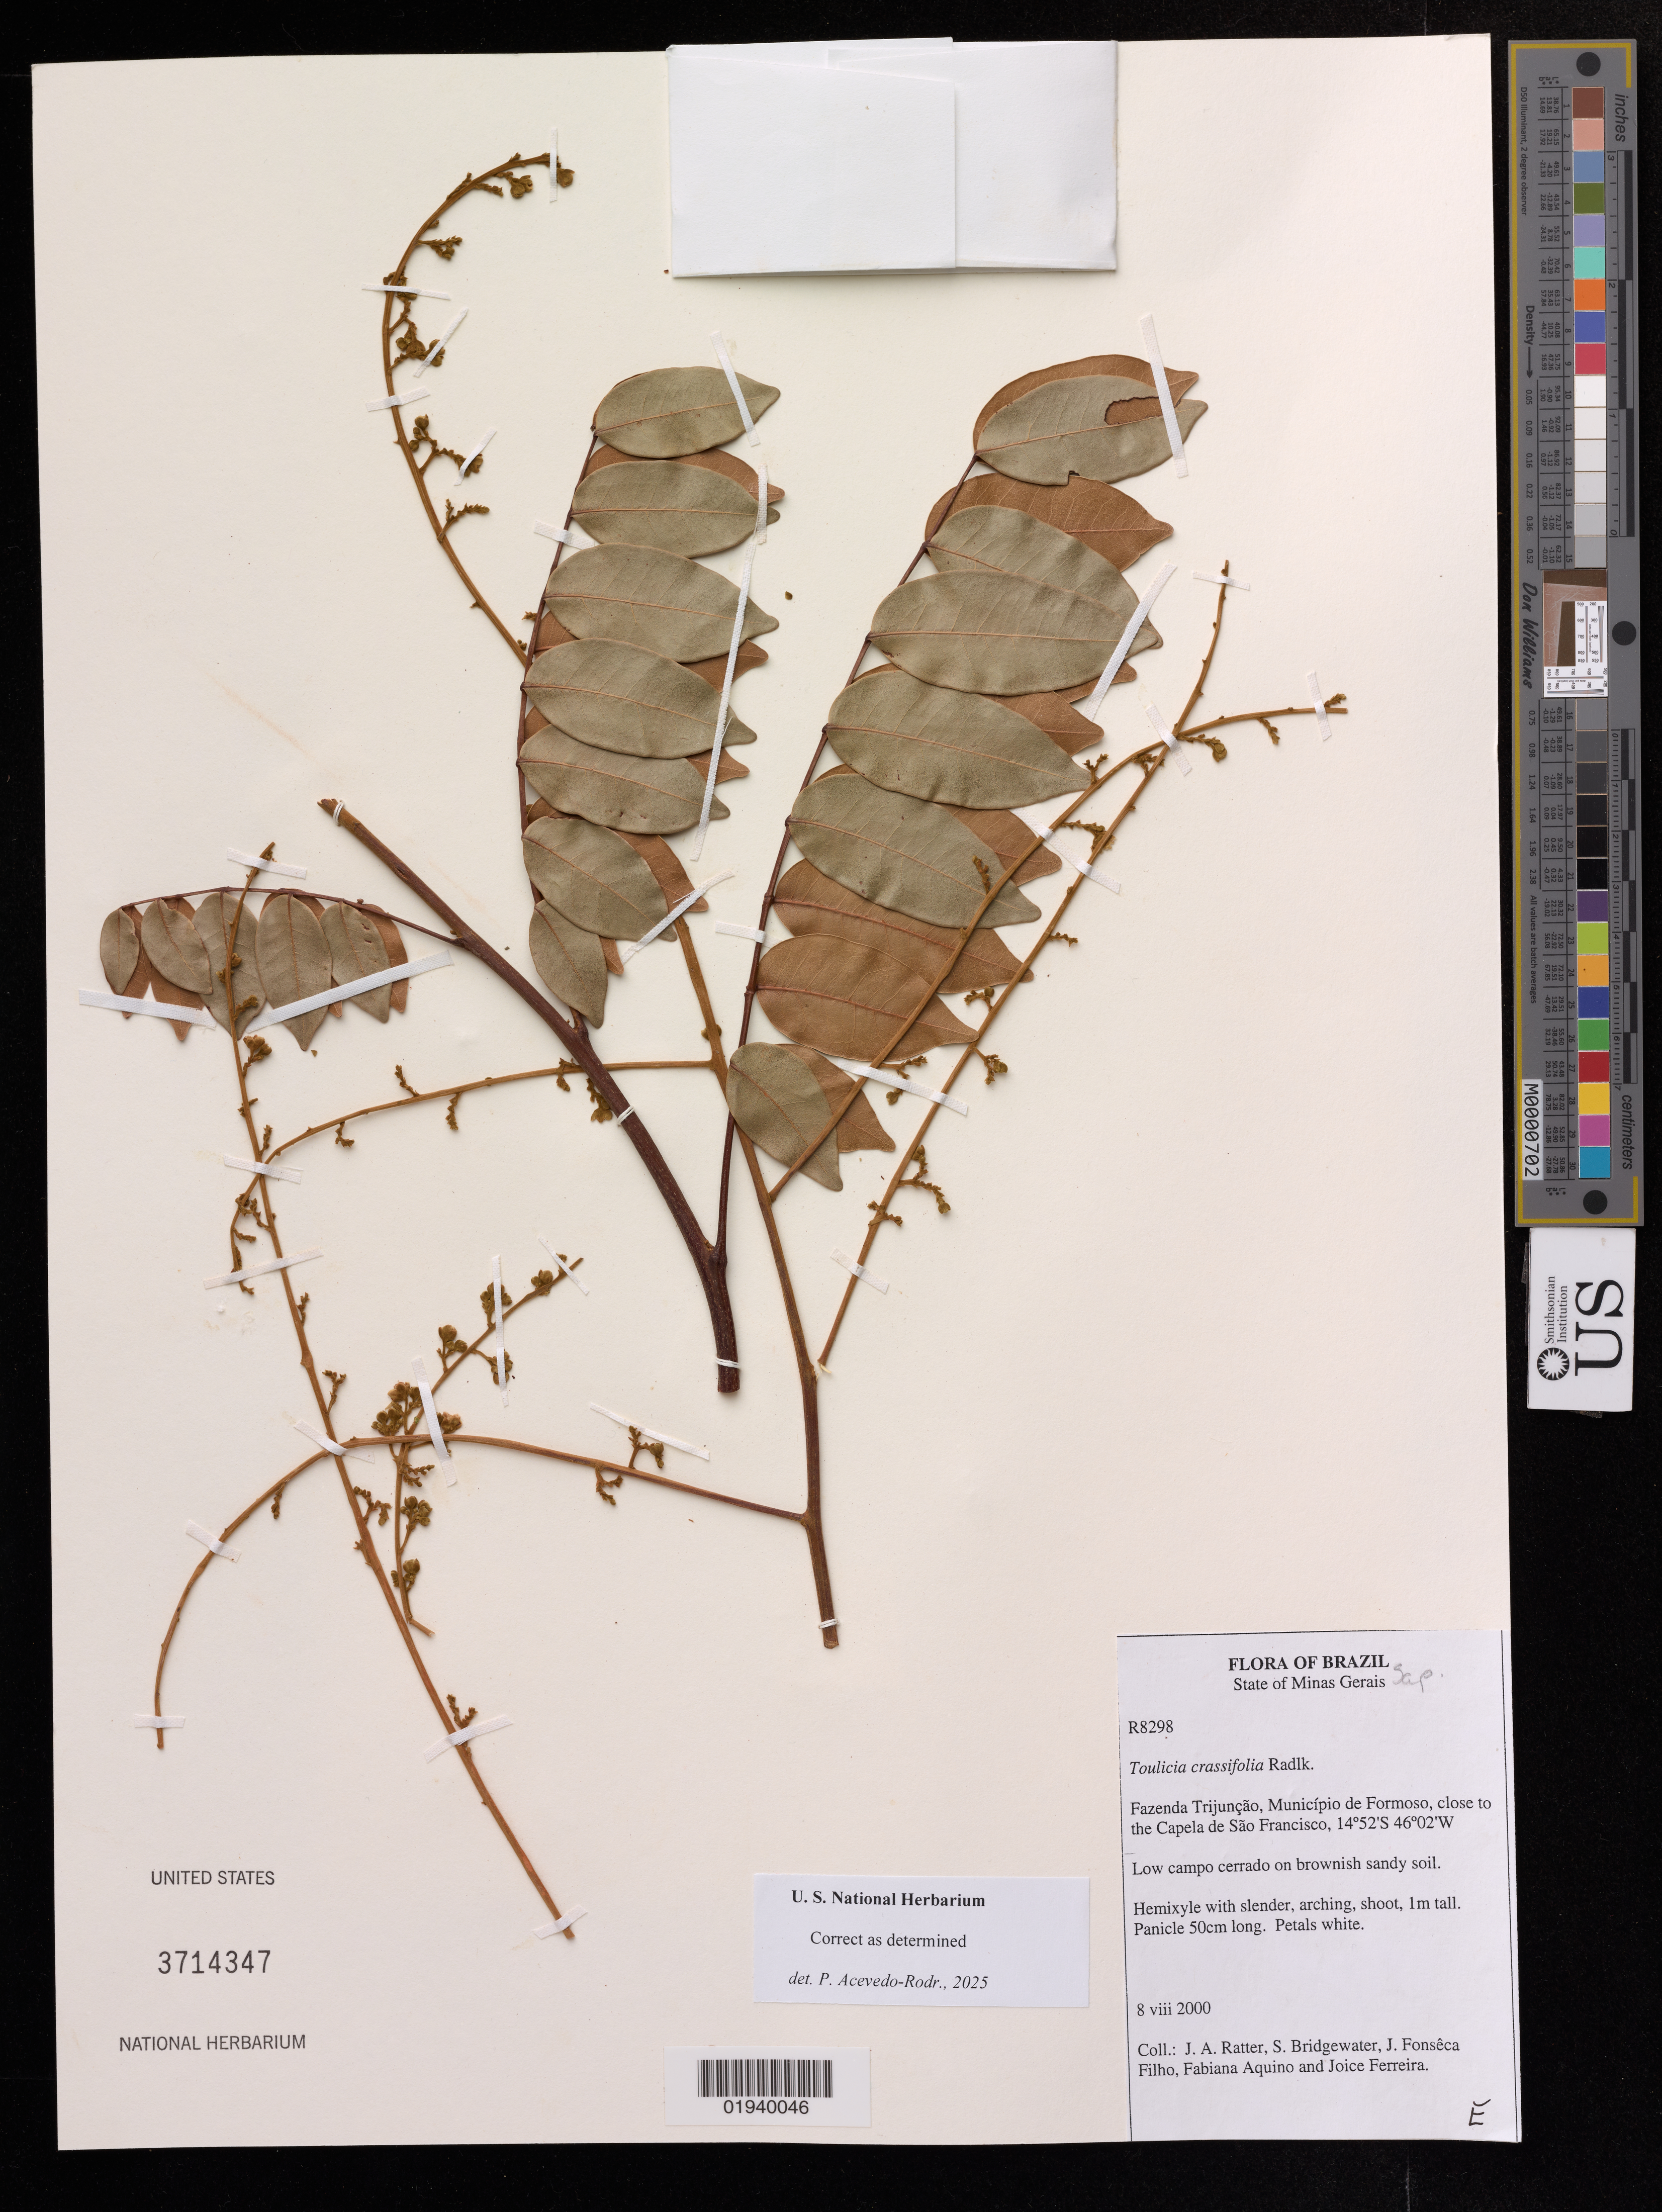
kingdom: Plantae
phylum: Tracheophyta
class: Magnoliopsida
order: Sapindales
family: Sapindaceae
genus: Toulicia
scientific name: Toulicia crassifolia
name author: Radlk.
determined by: Acevedo-Rodriguez, P., (US), Smithsonian Institution - National Museum of Natural History (UNITED STATES)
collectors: J. Ratter, S. Bridgewater, J. Fonseca Filho, F. Aquino & J. Ferreira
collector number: R8298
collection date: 2000-08-08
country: Brazil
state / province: Minas Gerais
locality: Fazenda Trijunção, Município de Formosa, close to the Capela de São Francisco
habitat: Low campo cerrado on brownish sandy soil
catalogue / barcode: US 3714347